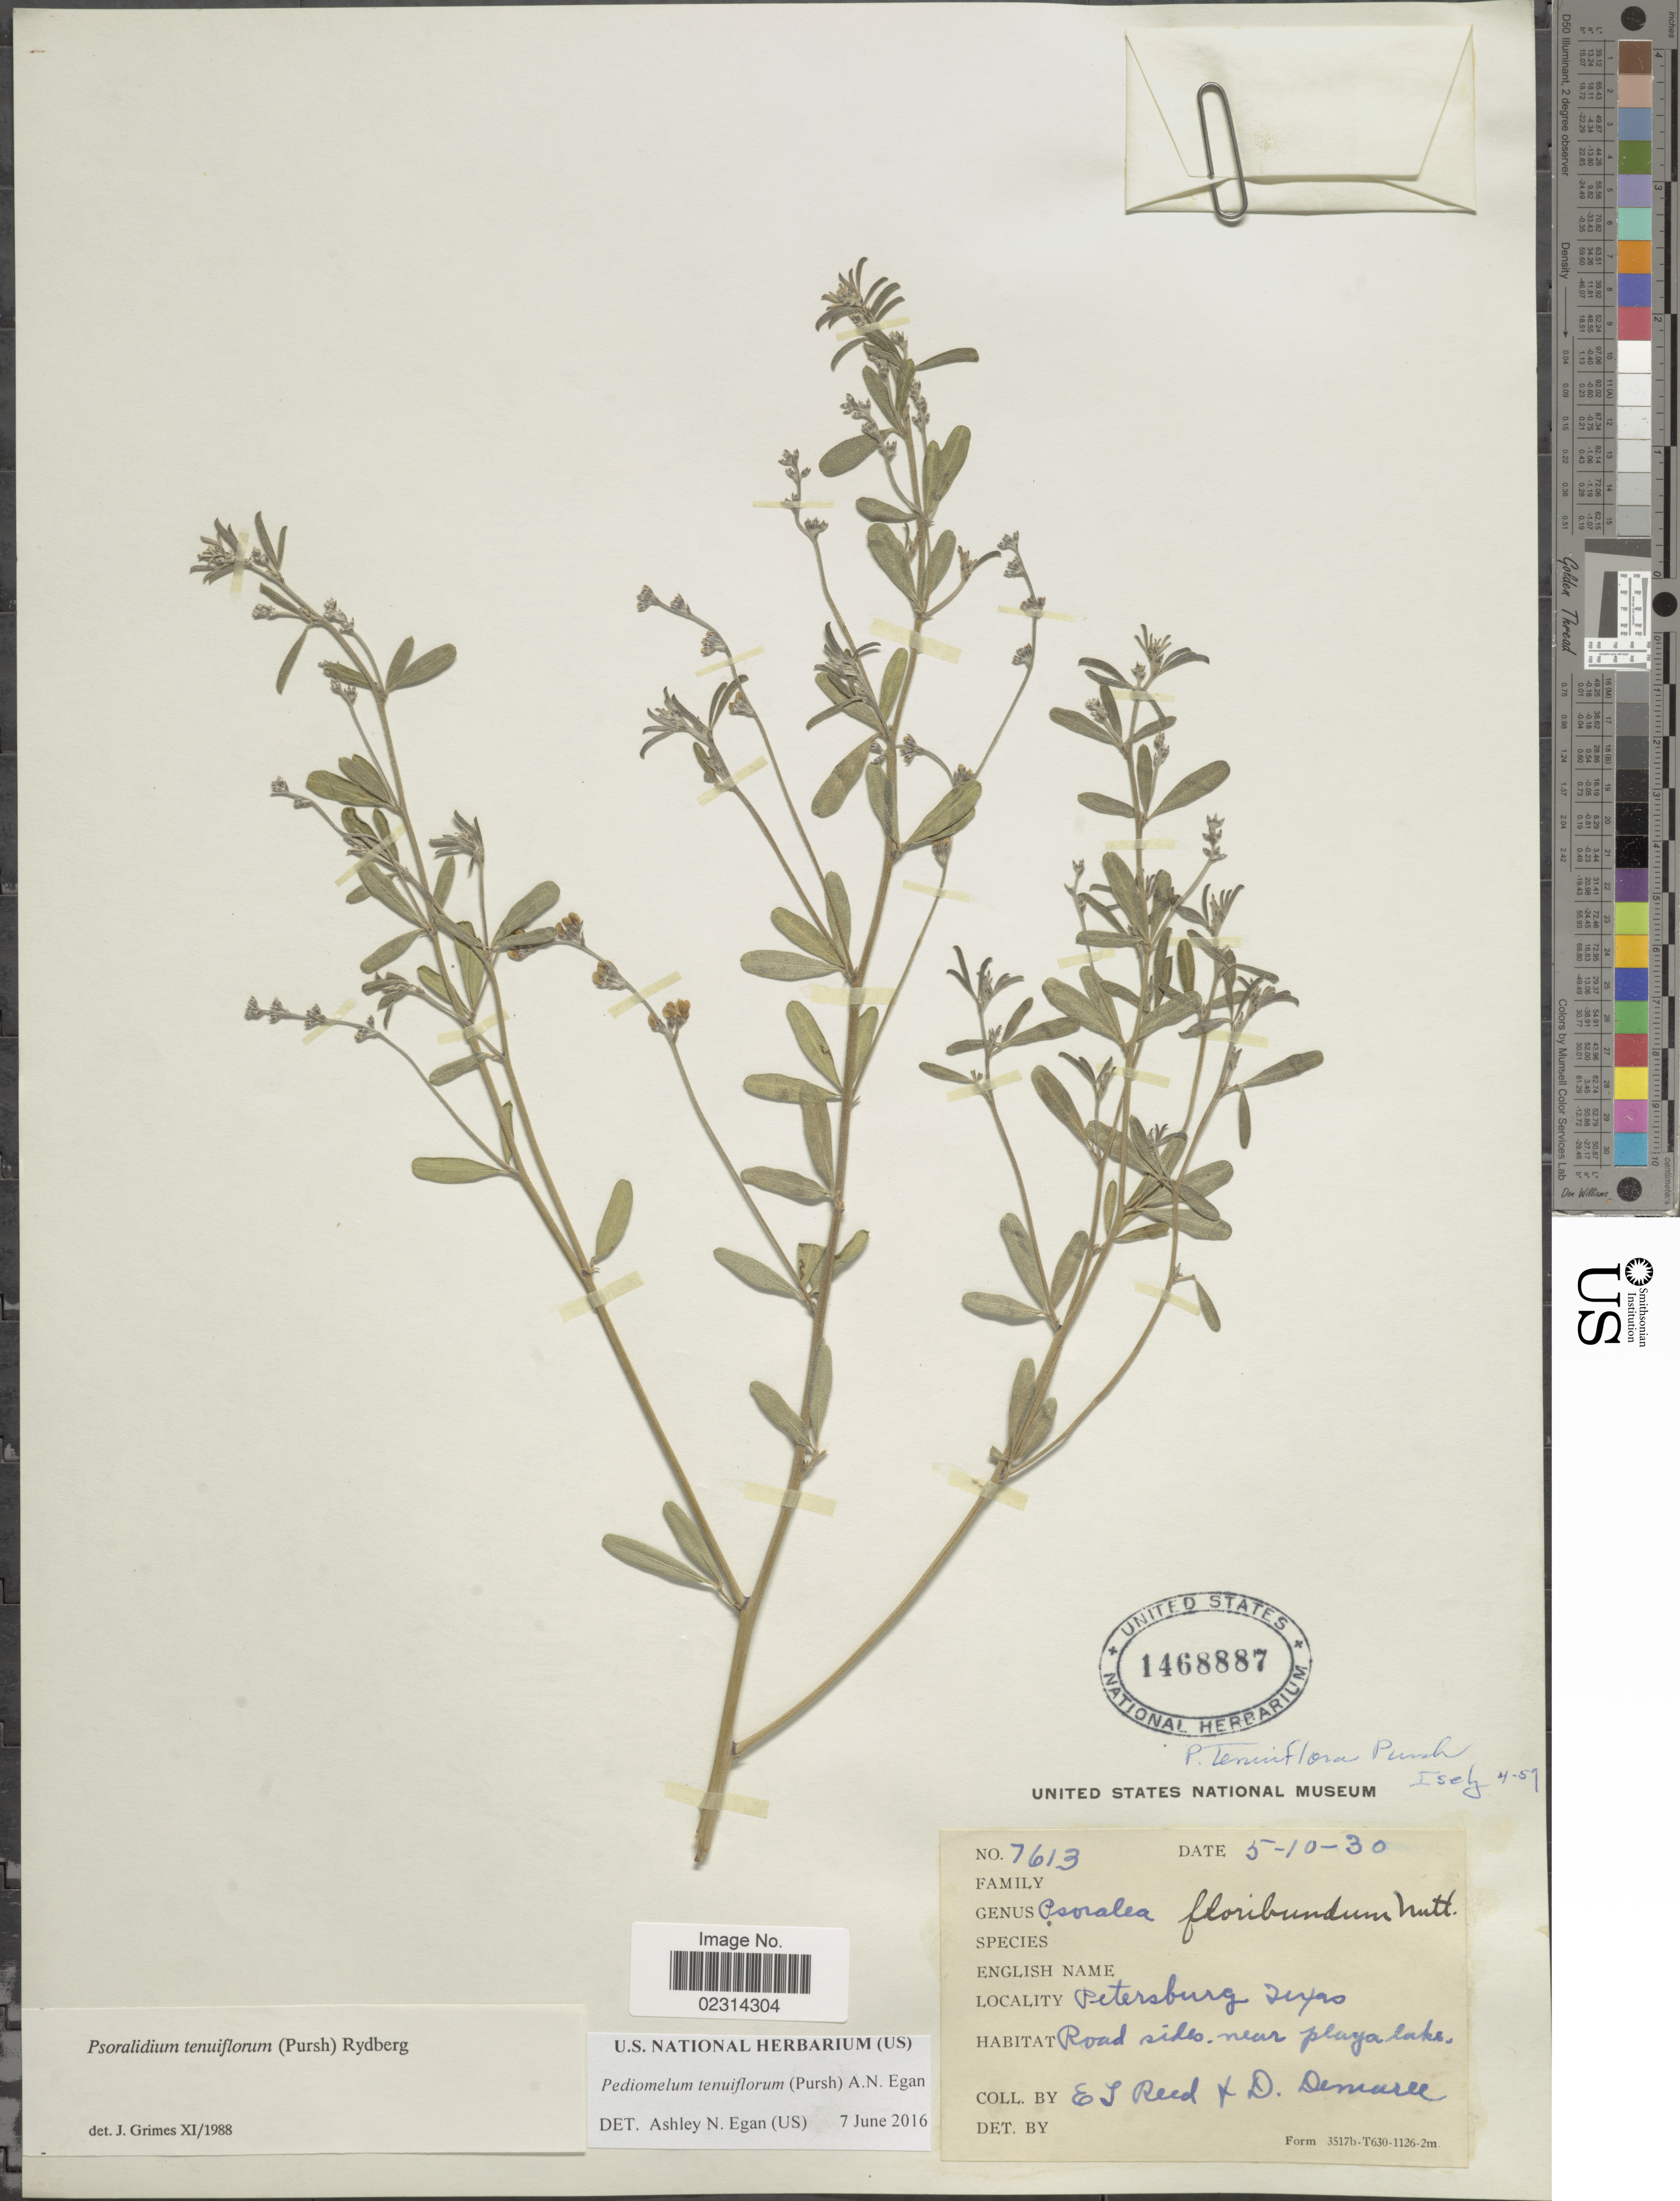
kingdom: Plantae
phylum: Tracheophyta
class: Magnoliopsida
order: Fabales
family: Fabaceae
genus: Psoralidium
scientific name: Psoralidium tenuiflorum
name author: (Pursh) Rydb.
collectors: E. Reed & D. Demaree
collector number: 7613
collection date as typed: Transcribed d/m/y: 10/5/30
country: United States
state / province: Texas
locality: Petersburg. near playa lake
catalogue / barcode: US 1468887